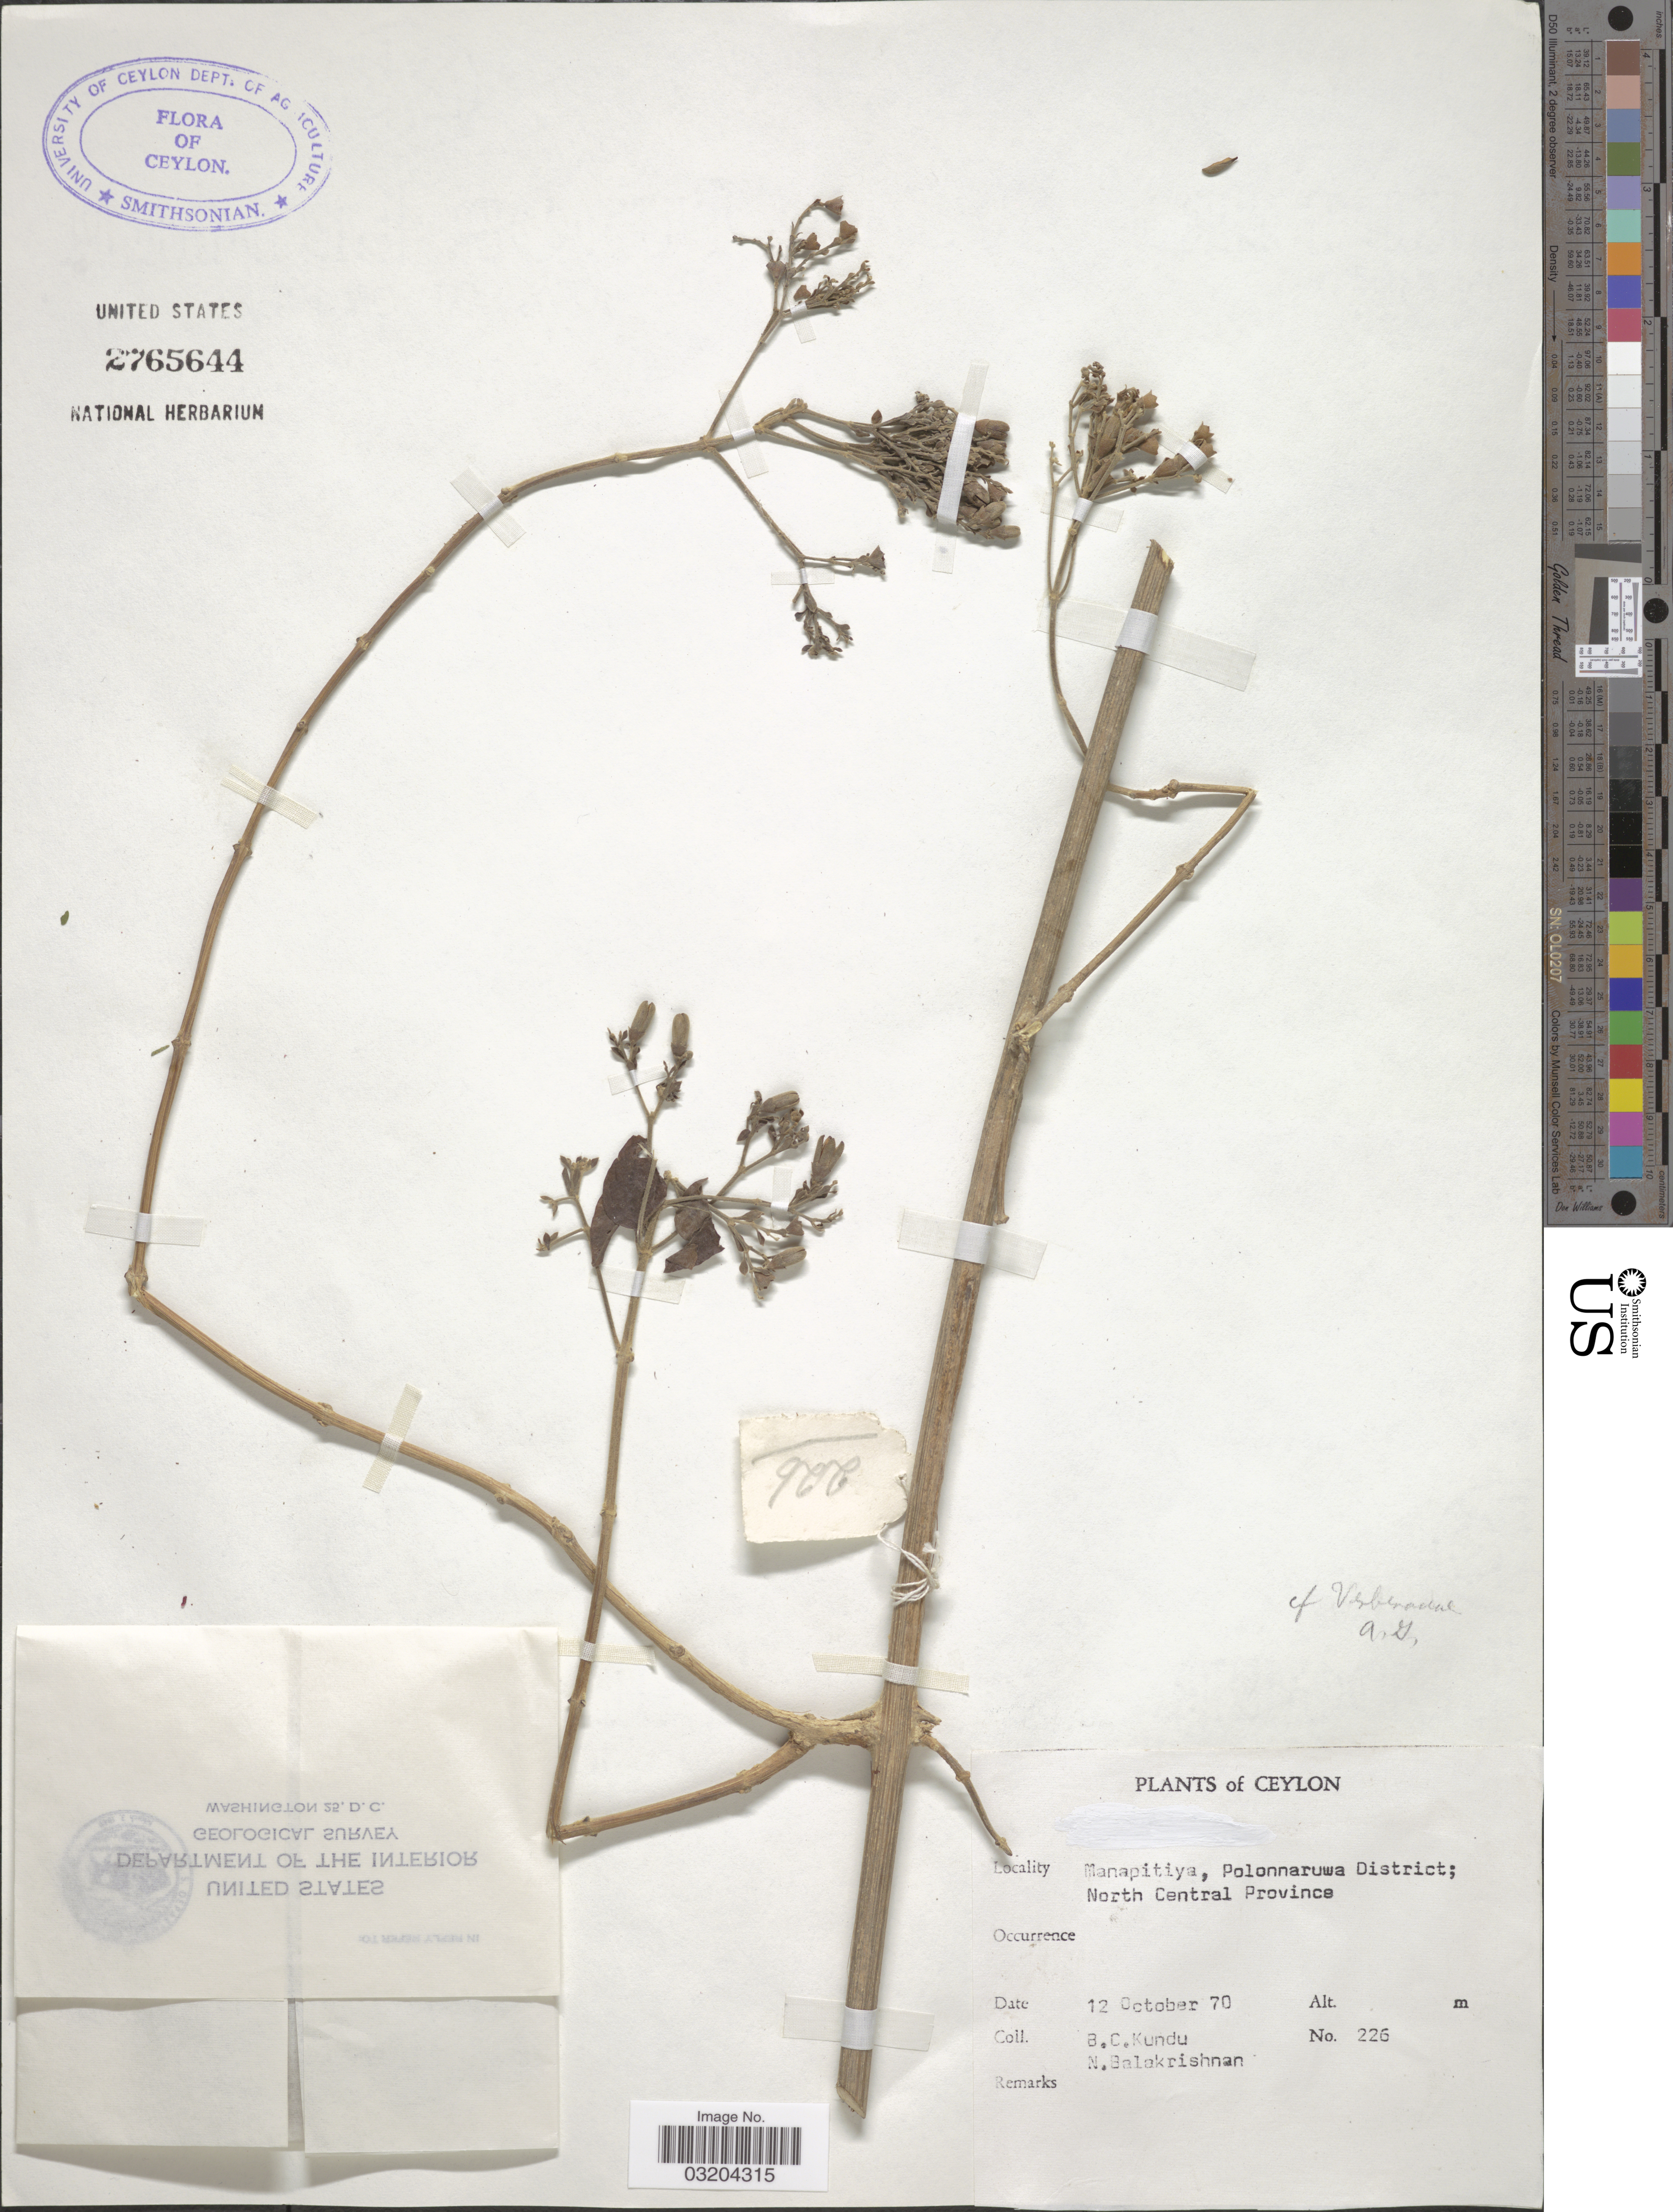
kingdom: Plantae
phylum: Tracheophyta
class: Magnoliopsida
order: Lamiales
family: Verbenaceae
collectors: B. C. Kundu & N. Balakrishnan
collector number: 226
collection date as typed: Transcribed d/m/y: 12/10/70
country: Sri Lanka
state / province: North Central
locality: Ceylon. Manapitiya, Polonnaruwa District.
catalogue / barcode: US 2765644